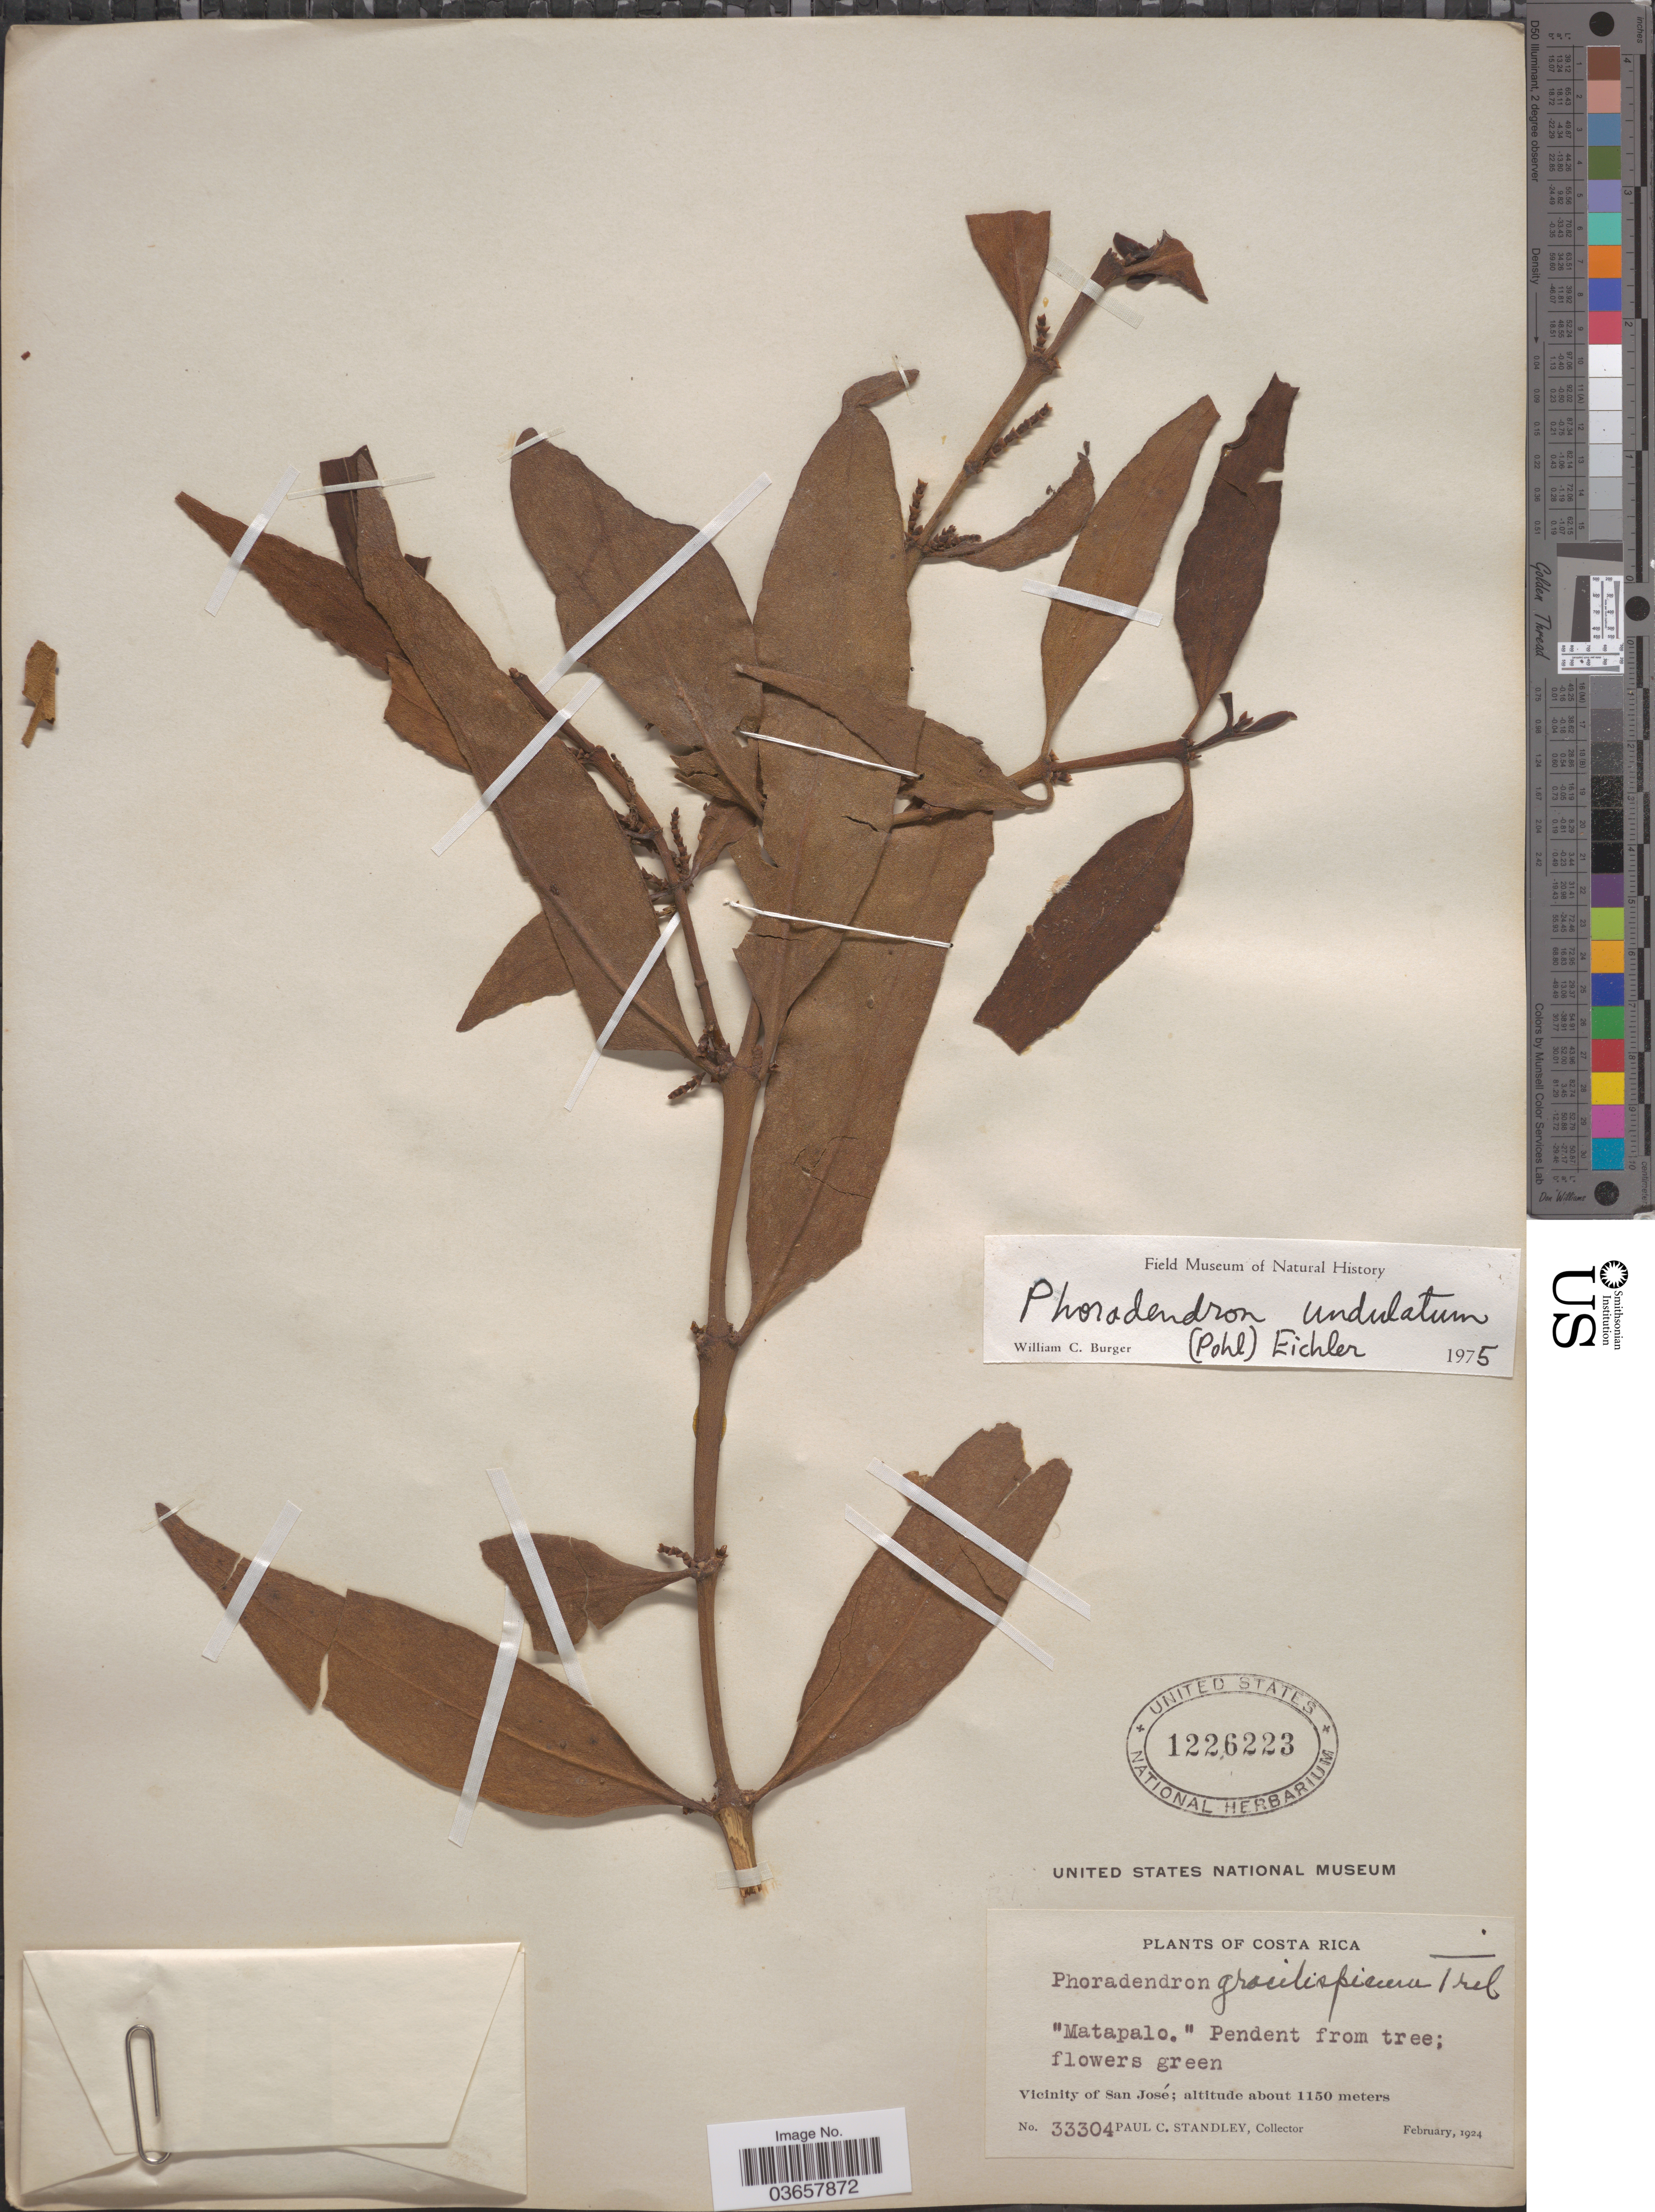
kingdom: Plantae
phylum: Tracheophyta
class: Magnoliopsida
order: Santalales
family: Viscaceae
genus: Phoradendron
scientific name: Phoradendron undulatum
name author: (Pohl ex DC.) Eichler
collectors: P. C. Standley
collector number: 33304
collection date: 1924-02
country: Costa Rica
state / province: San José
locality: Vicinity of San José.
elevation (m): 1150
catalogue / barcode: US 1226223